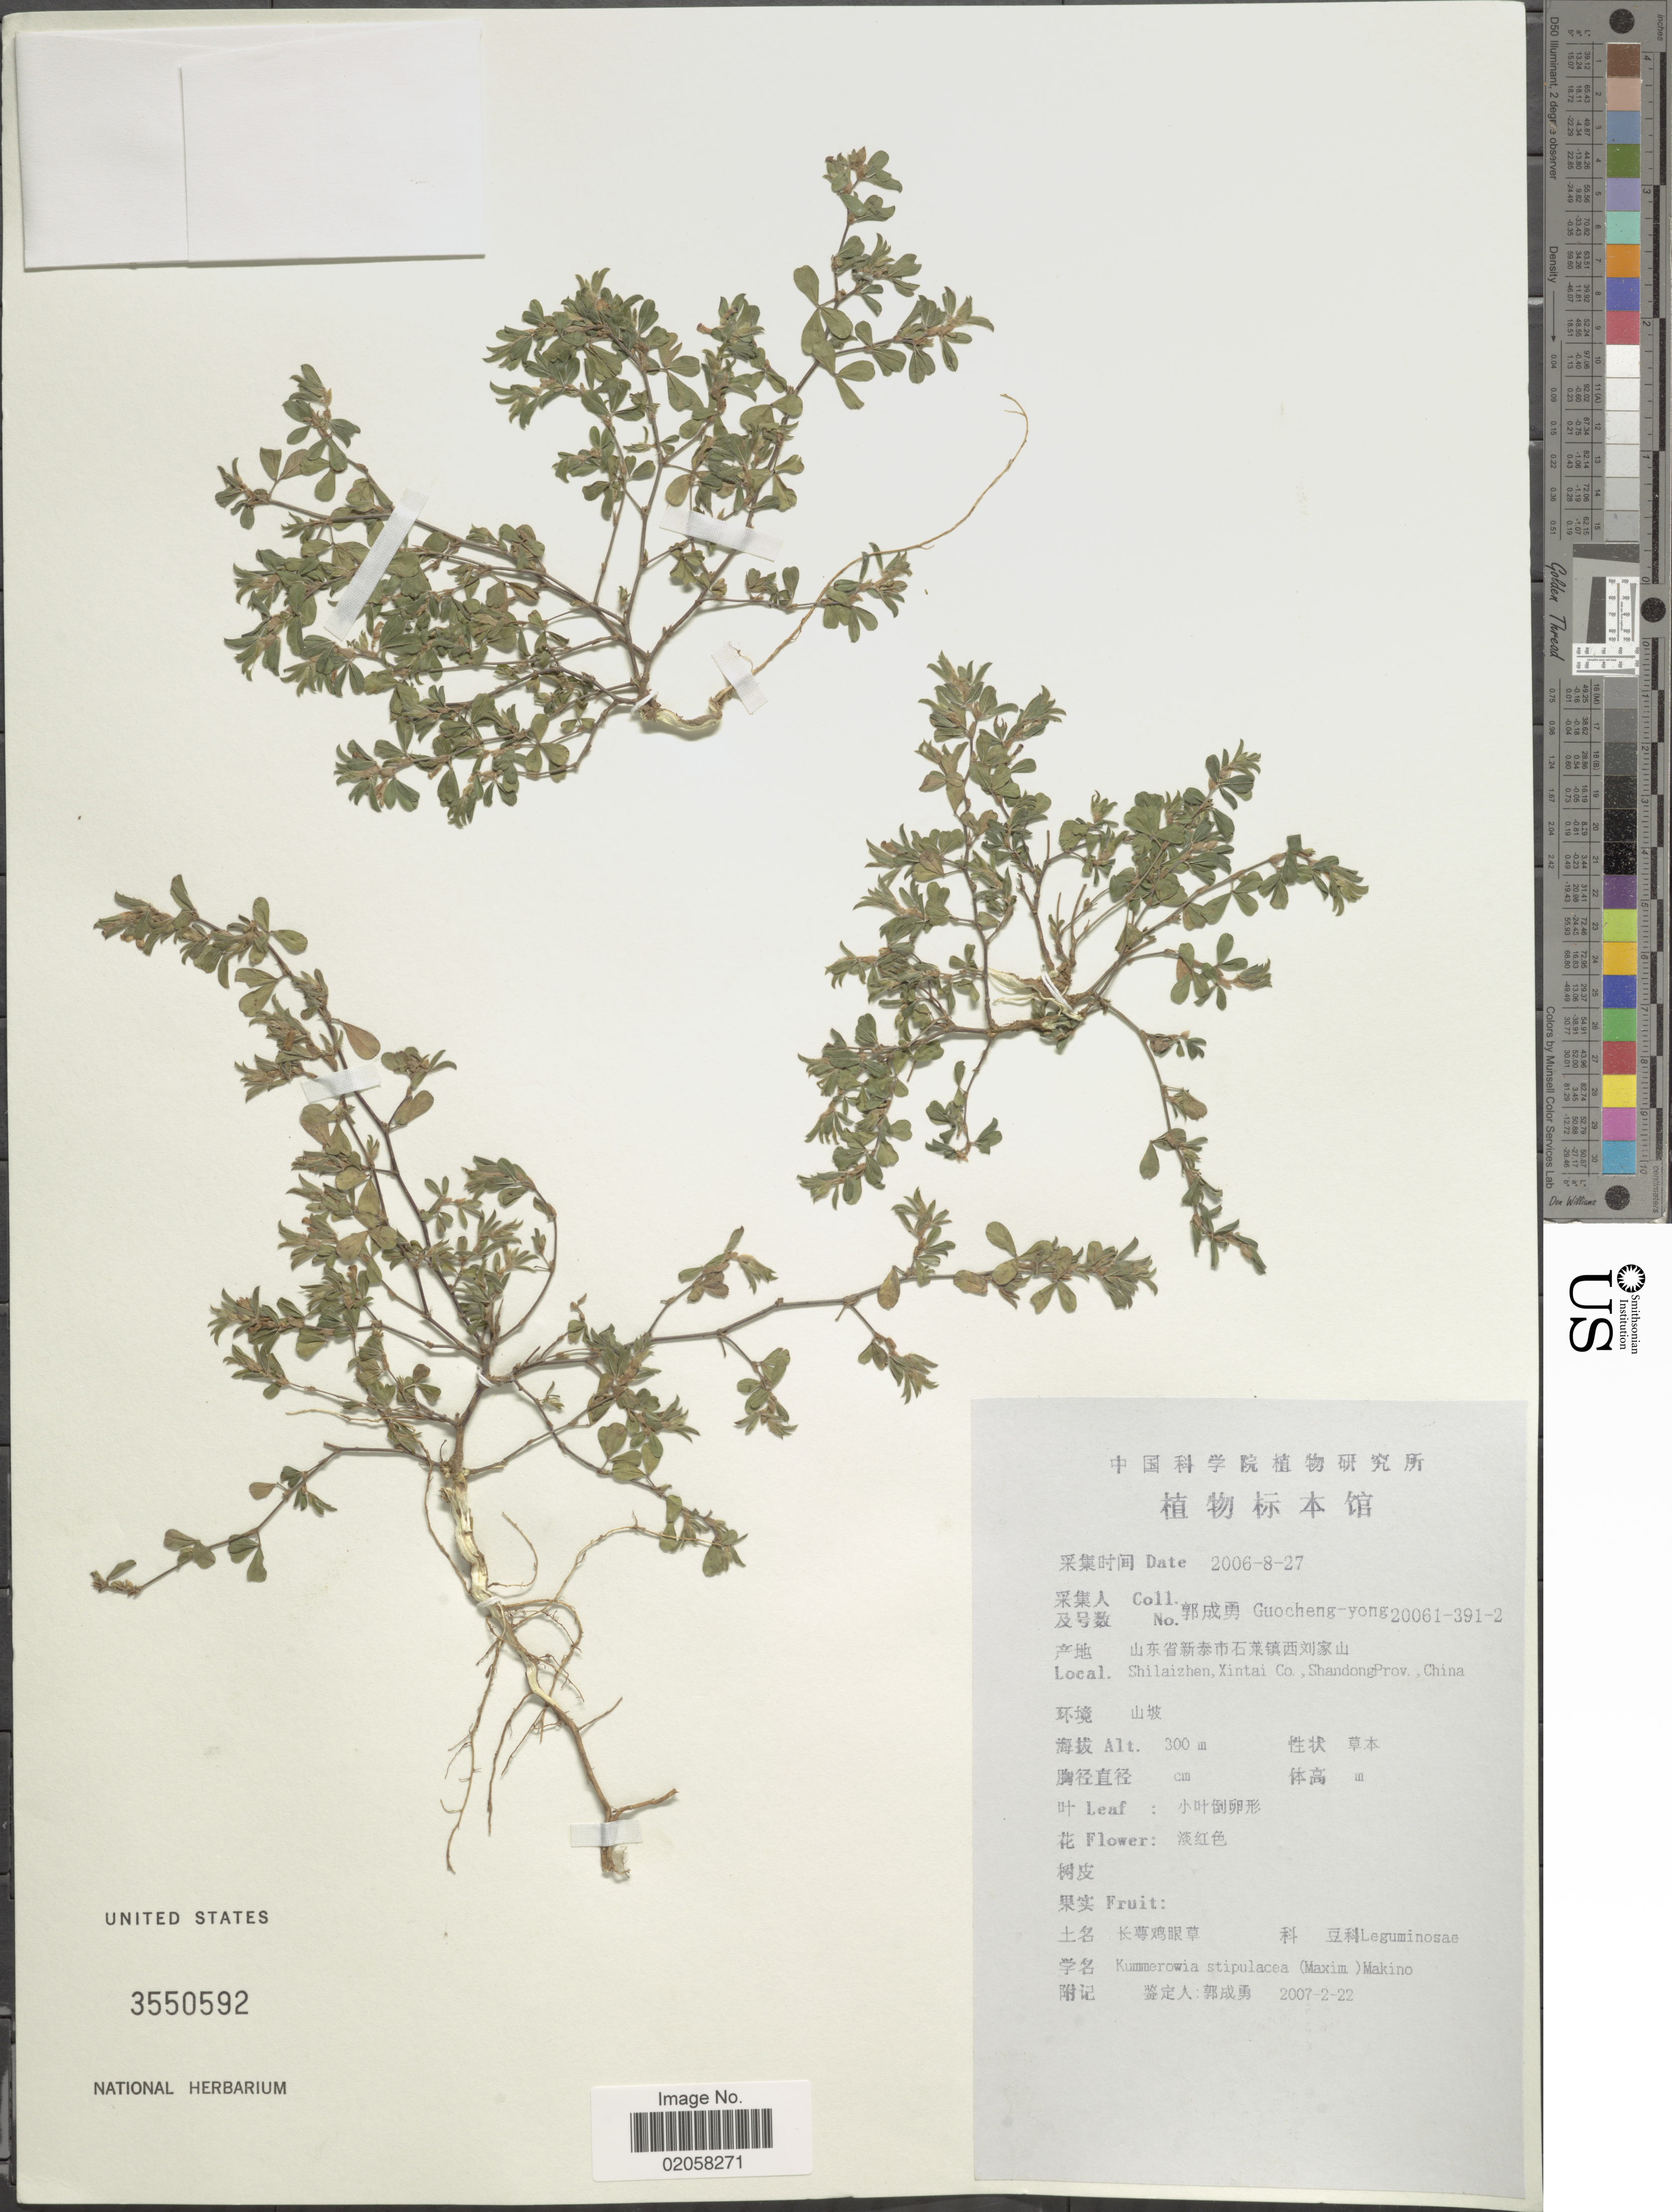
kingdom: Plantae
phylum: Tracheophyta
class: Magnoliopsida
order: Fabales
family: Fabaceae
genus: Kummerowia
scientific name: Kummerowia stipulacea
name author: (Maxim.) Makino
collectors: Guo cheng-yong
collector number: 20061-391-2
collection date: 2006-08-27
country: China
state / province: Shandong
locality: Shilaizhen, Xintai Co.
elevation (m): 300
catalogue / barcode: US 3550592